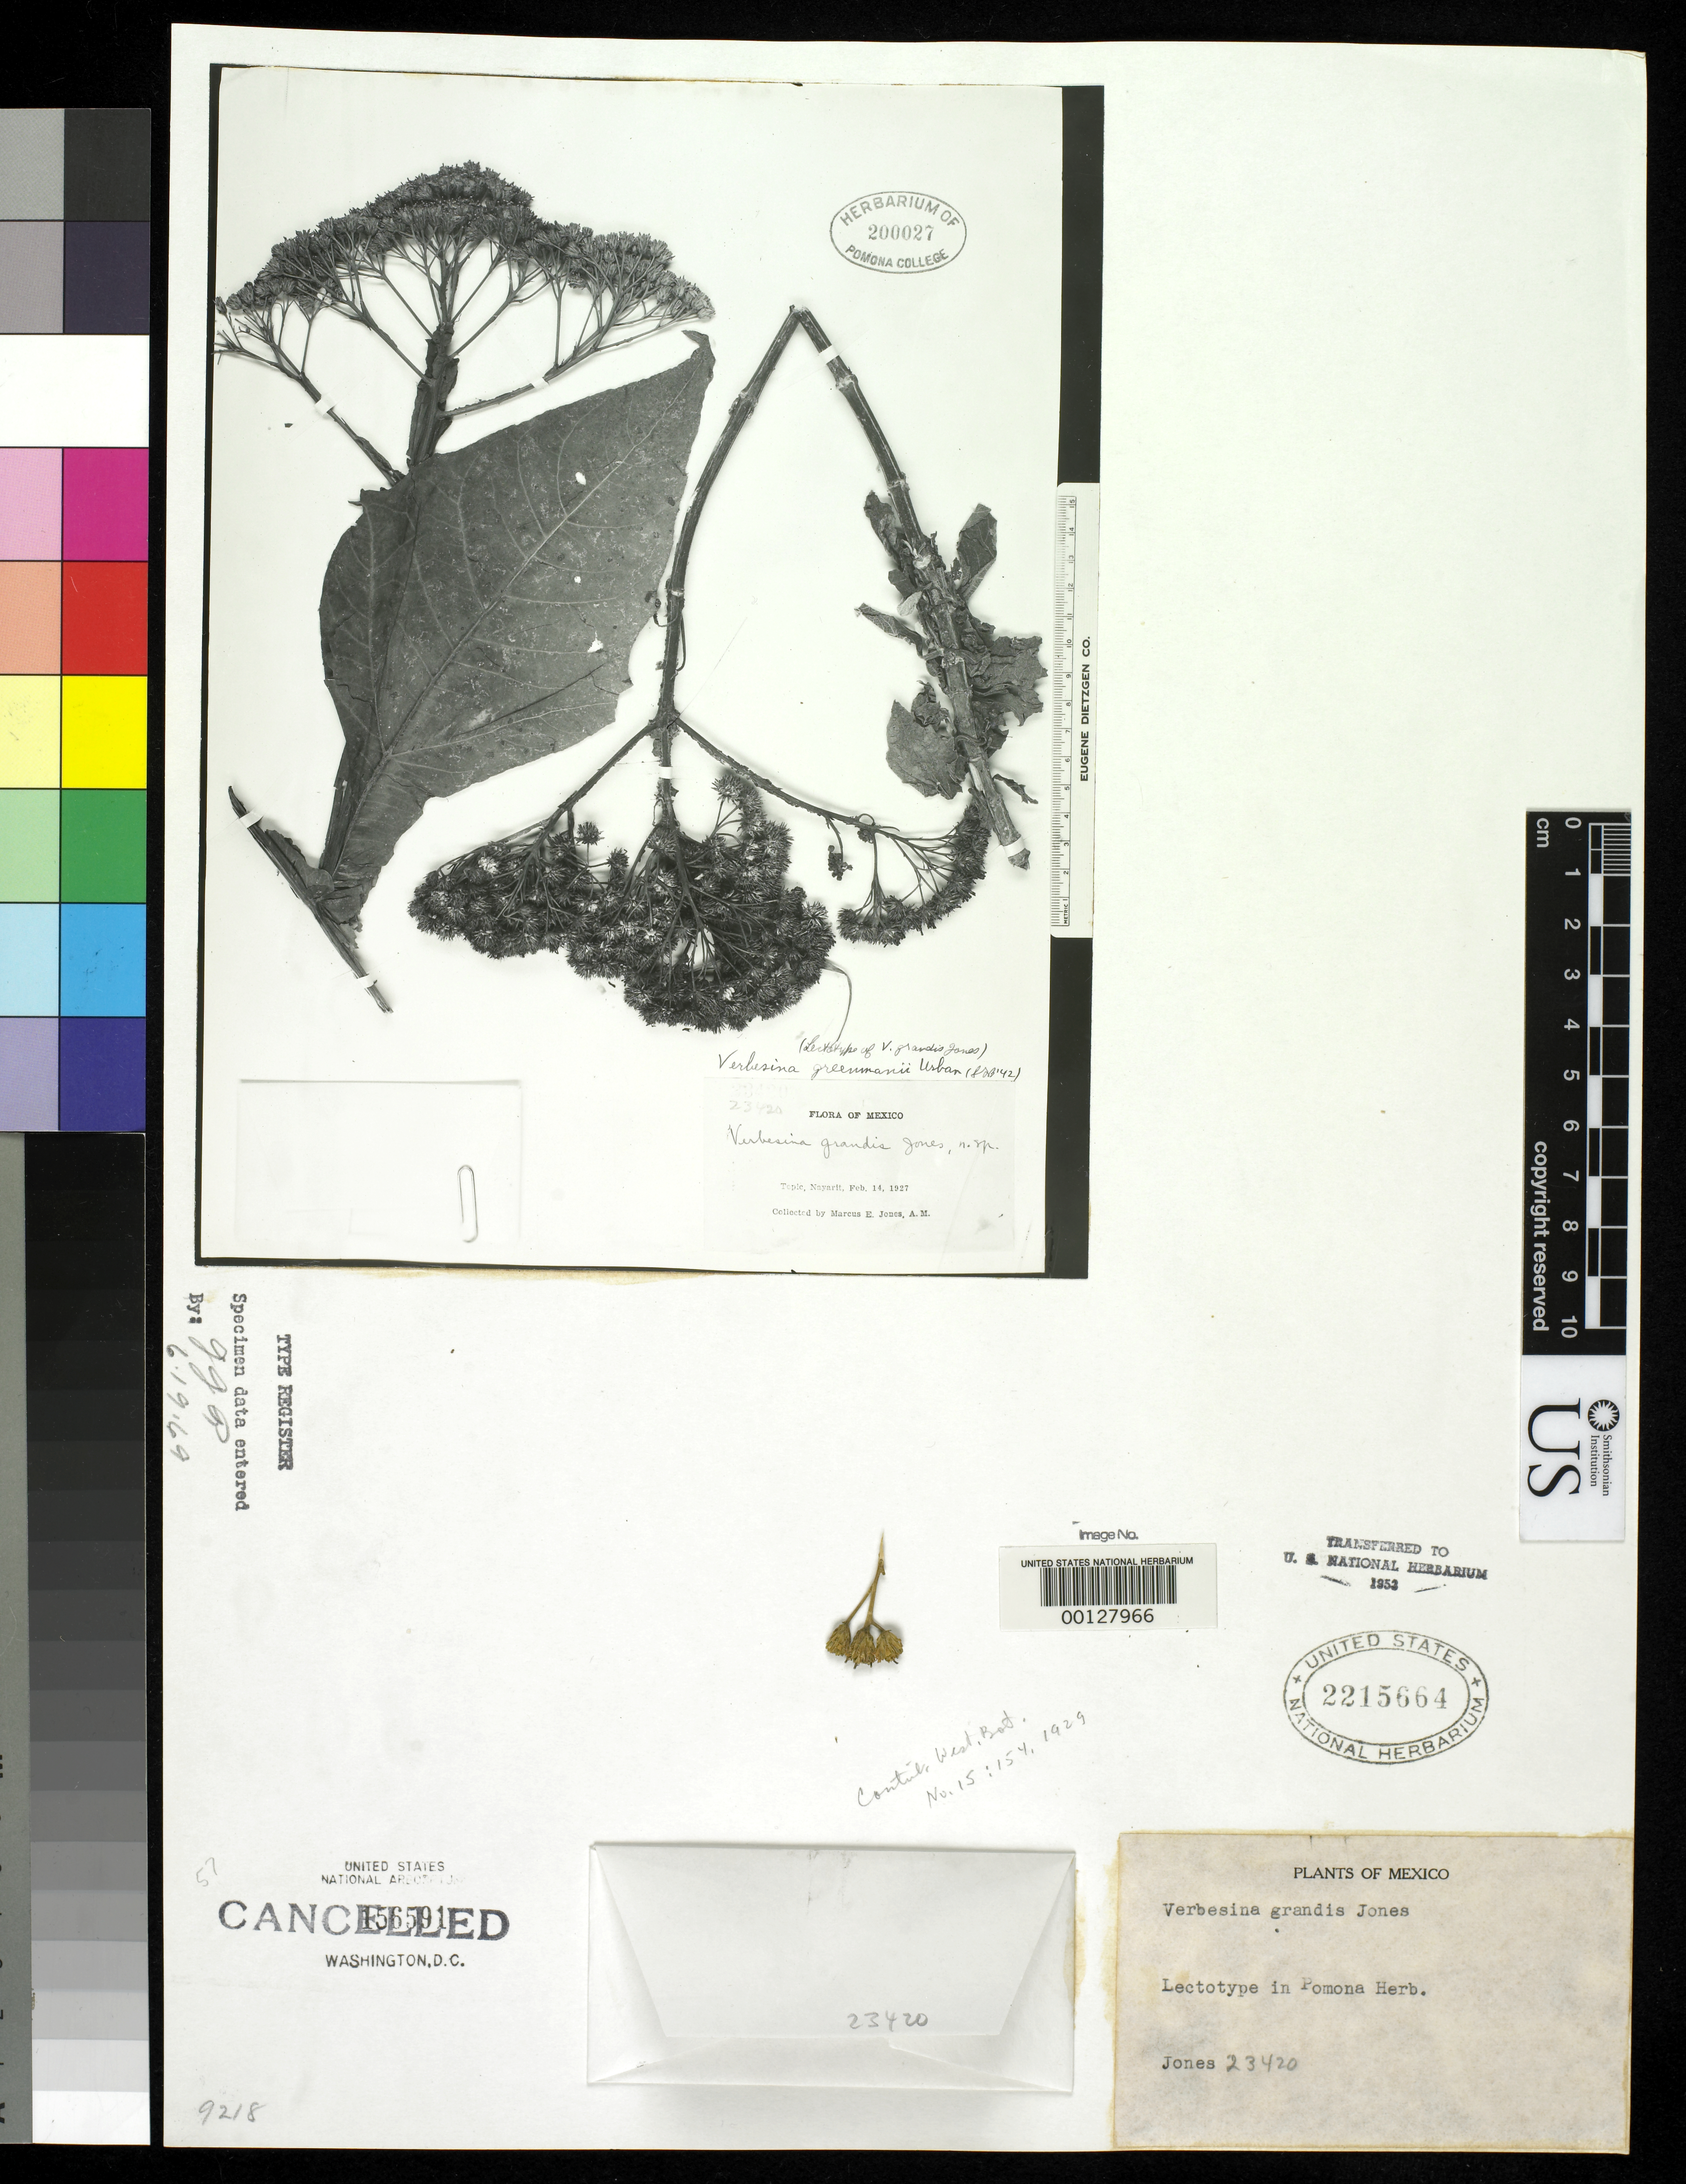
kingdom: Plantae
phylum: Tracheophyta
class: Magnoliopsida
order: Asterales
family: Asteraceae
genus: Verbesina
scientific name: Verbesina grandis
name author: M.E. Jones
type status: Lectotype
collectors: M. E. Jones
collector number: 23420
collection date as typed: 14 Feb 1927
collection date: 1927-02-14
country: Mexico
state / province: Nayarit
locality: Tepic.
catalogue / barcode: US 2215664